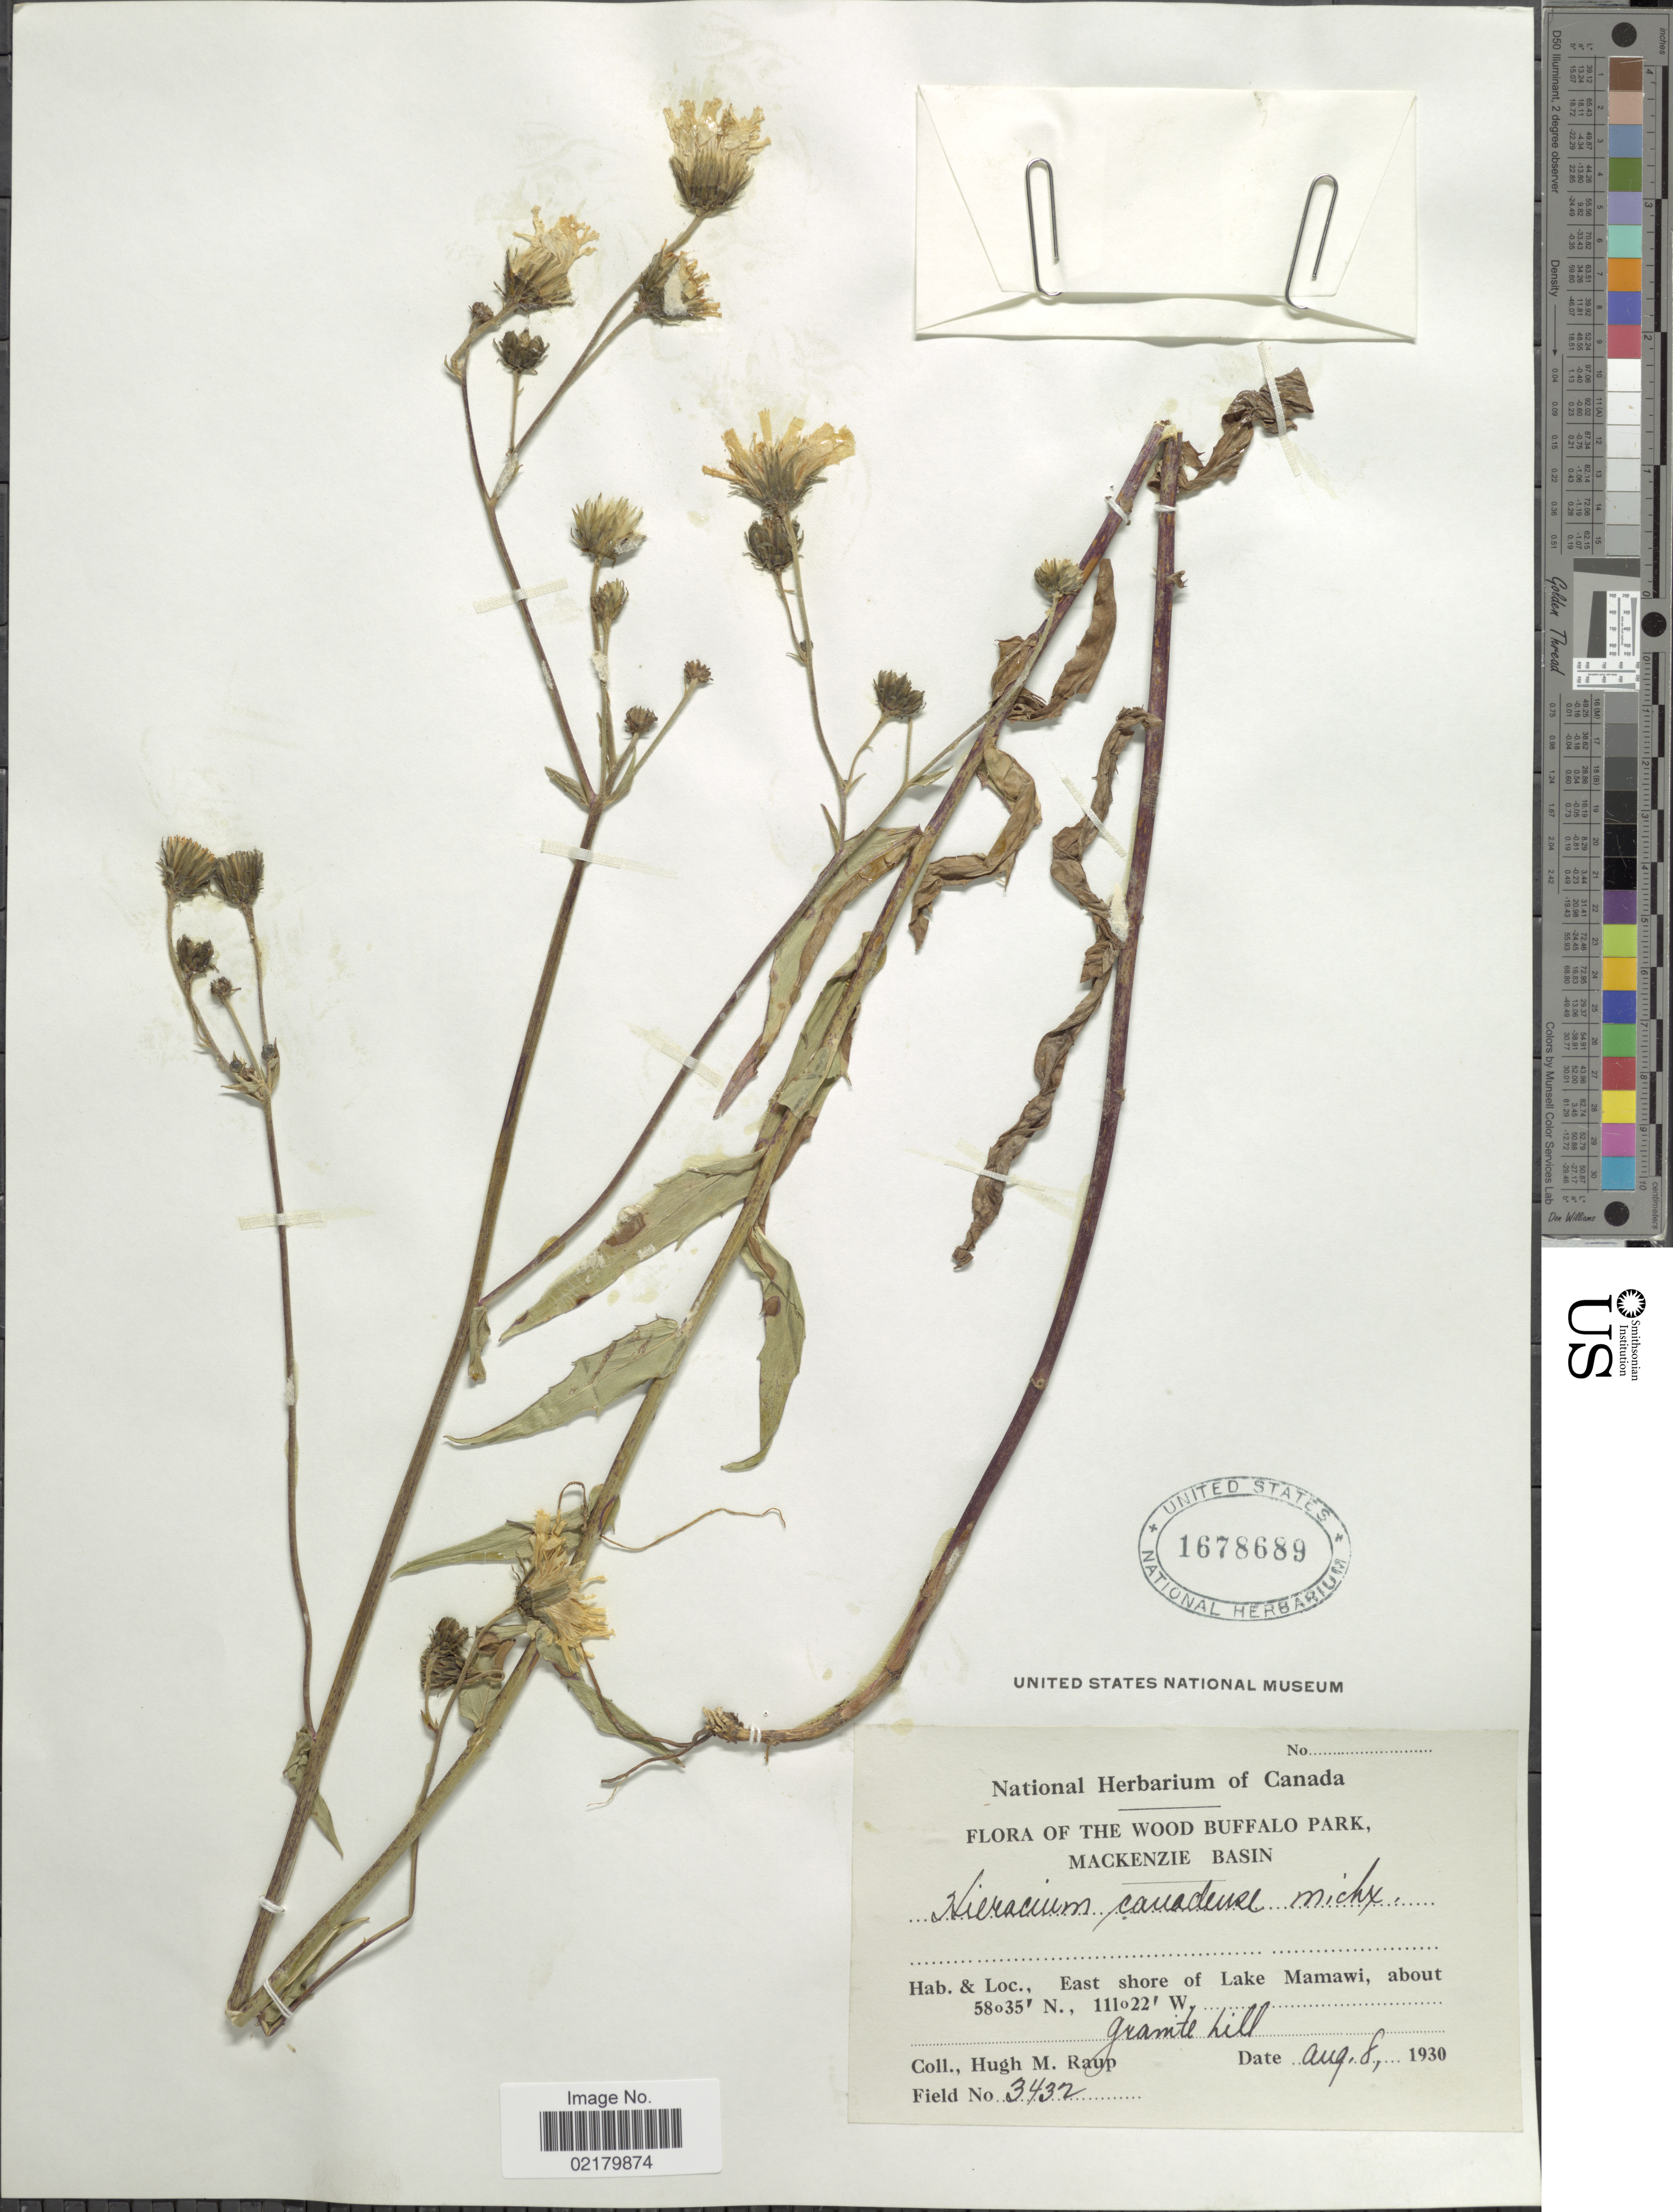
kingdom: Plantae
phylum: Tracheophyta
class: Magnoliopsida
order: Asterales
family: Asteraceae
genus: Hieracium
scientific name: Hieracium canadense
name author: Michx.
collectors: H. Raup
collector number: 3432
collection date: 1930-08-08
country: Canada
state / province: Alberta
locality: The Wood Buffalo Park, Mackenzie Basin, East shore of Lake Mamawi, Granite hill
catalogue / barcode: US 1678689